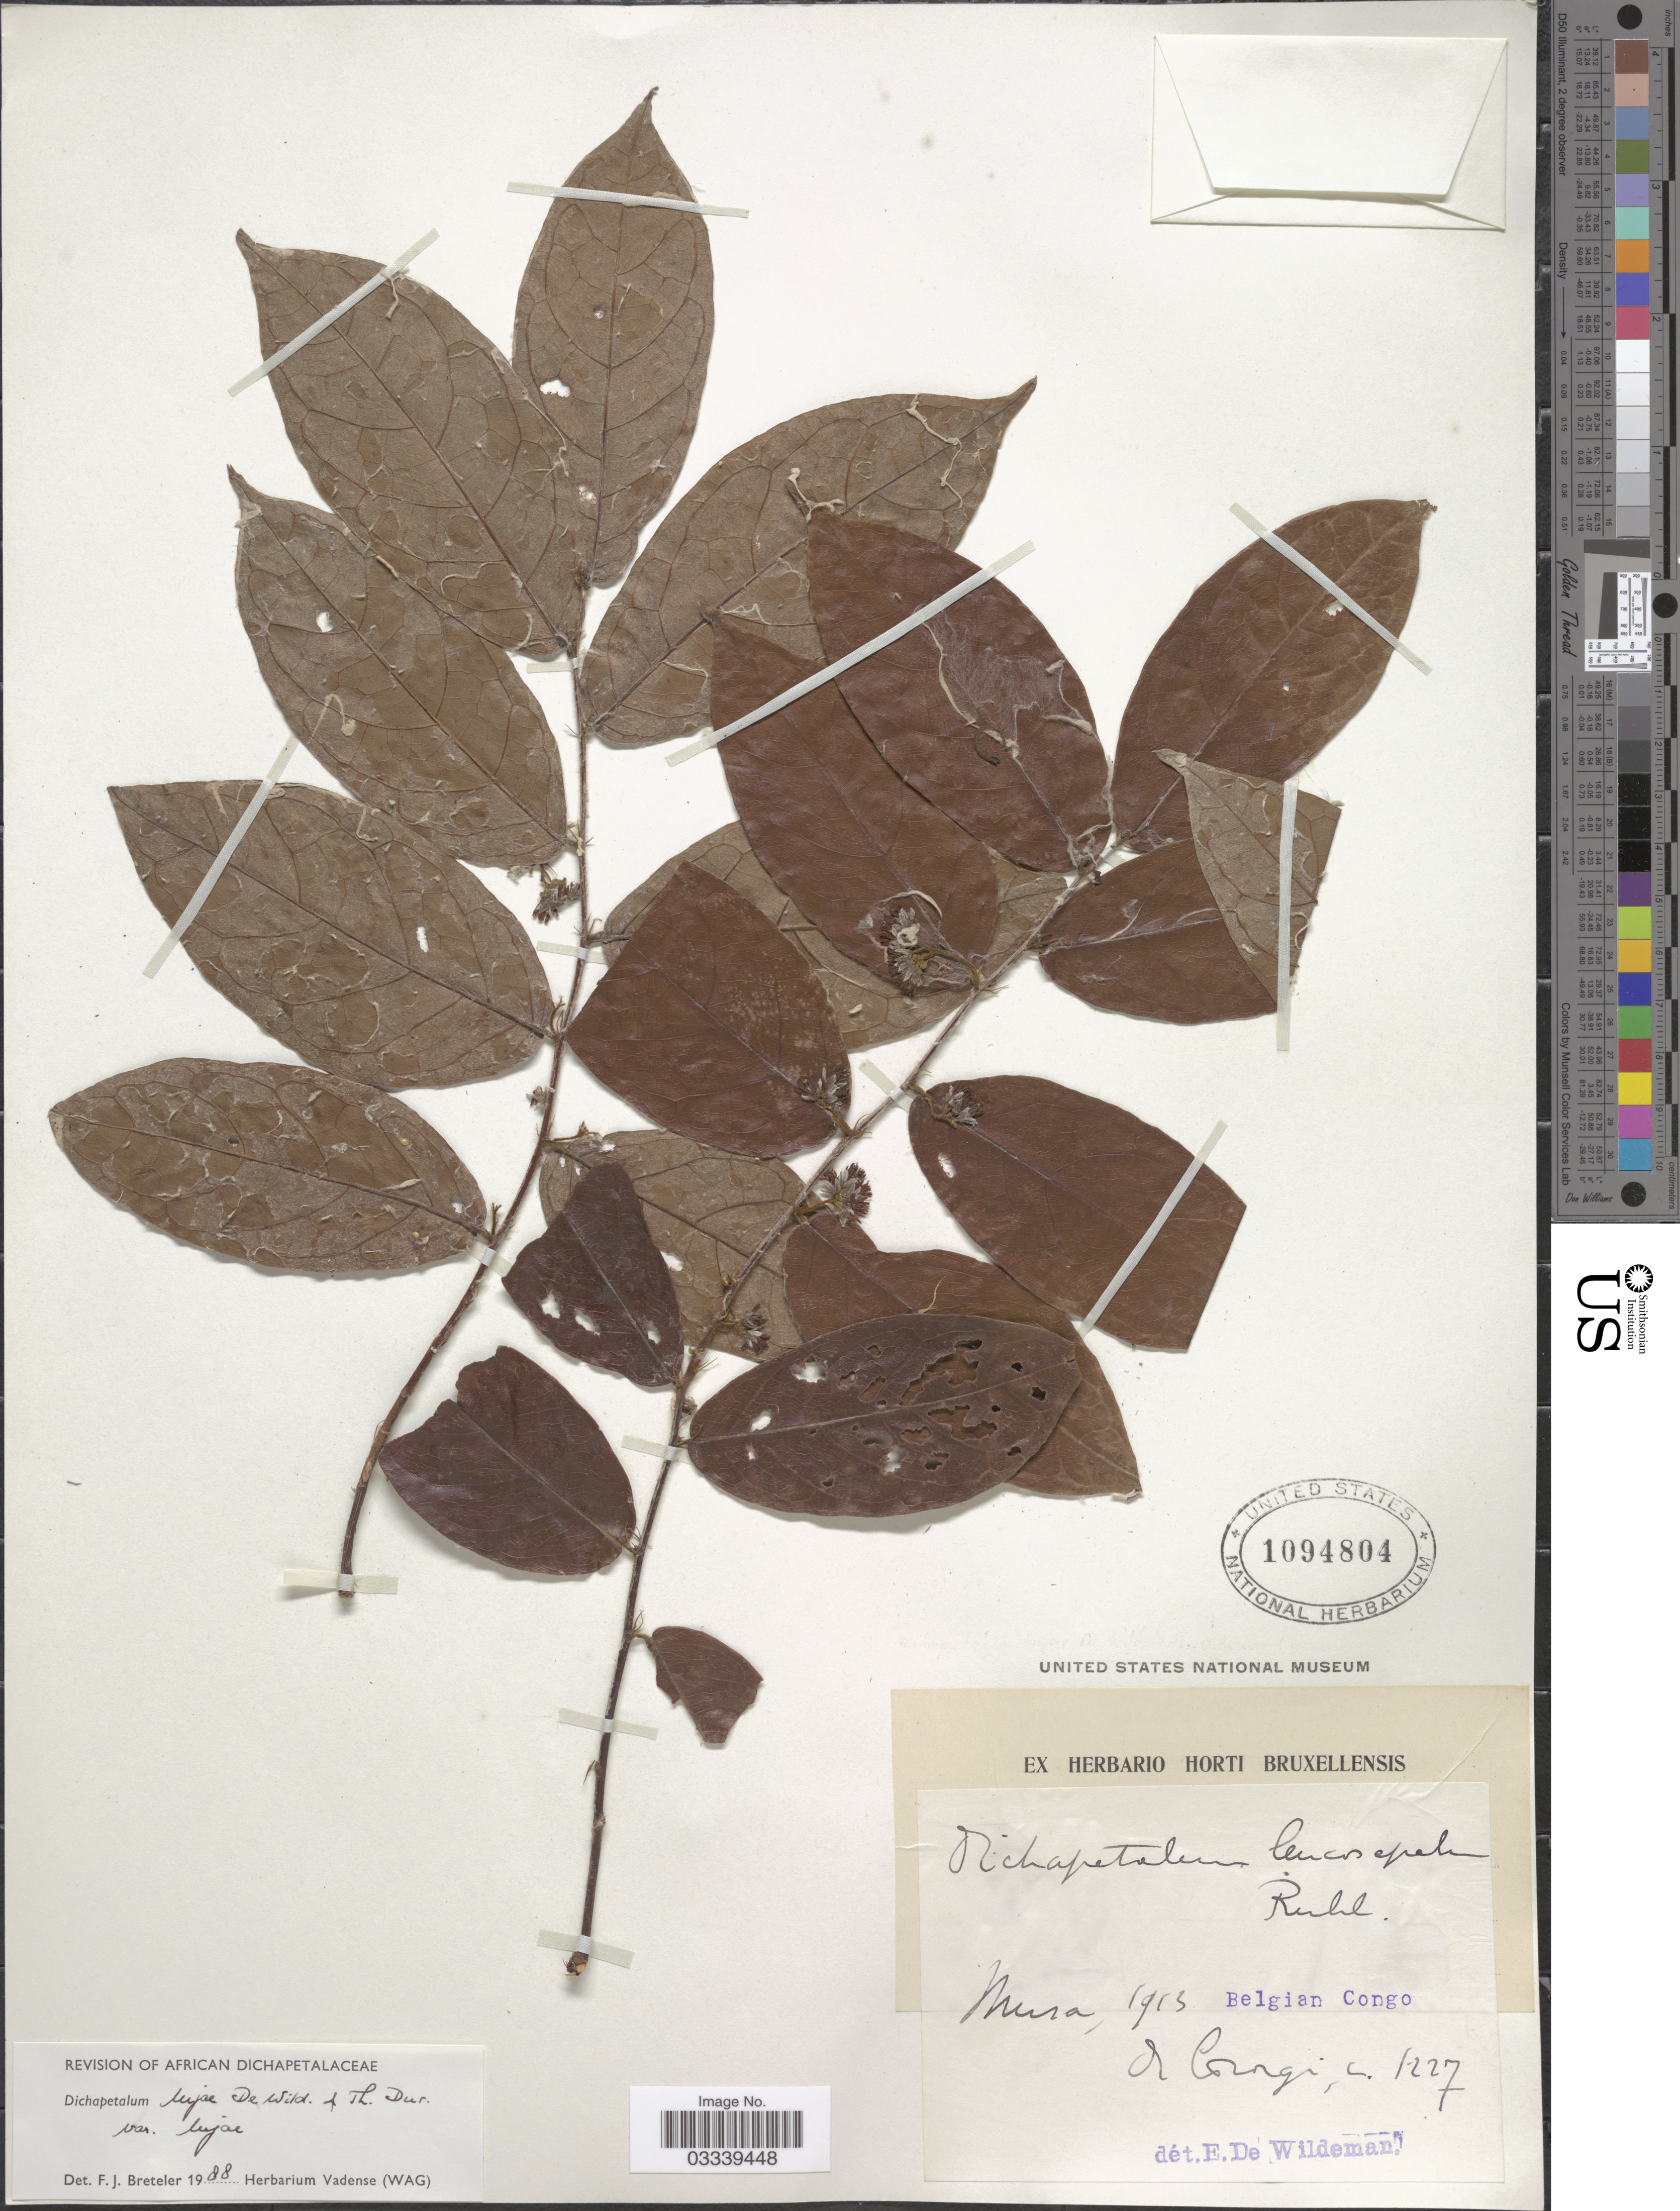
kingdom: Plantae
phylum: Tracheophyta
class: Magnoliopsida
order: Malpighiales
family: Dichapetalaceae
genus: Dichapetalum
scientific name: Dichapetalum lujae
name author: De Wild.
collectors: ex herb. Horti Bruxellensis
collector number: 1227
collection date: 1913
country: Congo, Democratic Republic of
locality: Belgian Congo. Mura [unsure placement].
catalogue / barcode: US 1094804